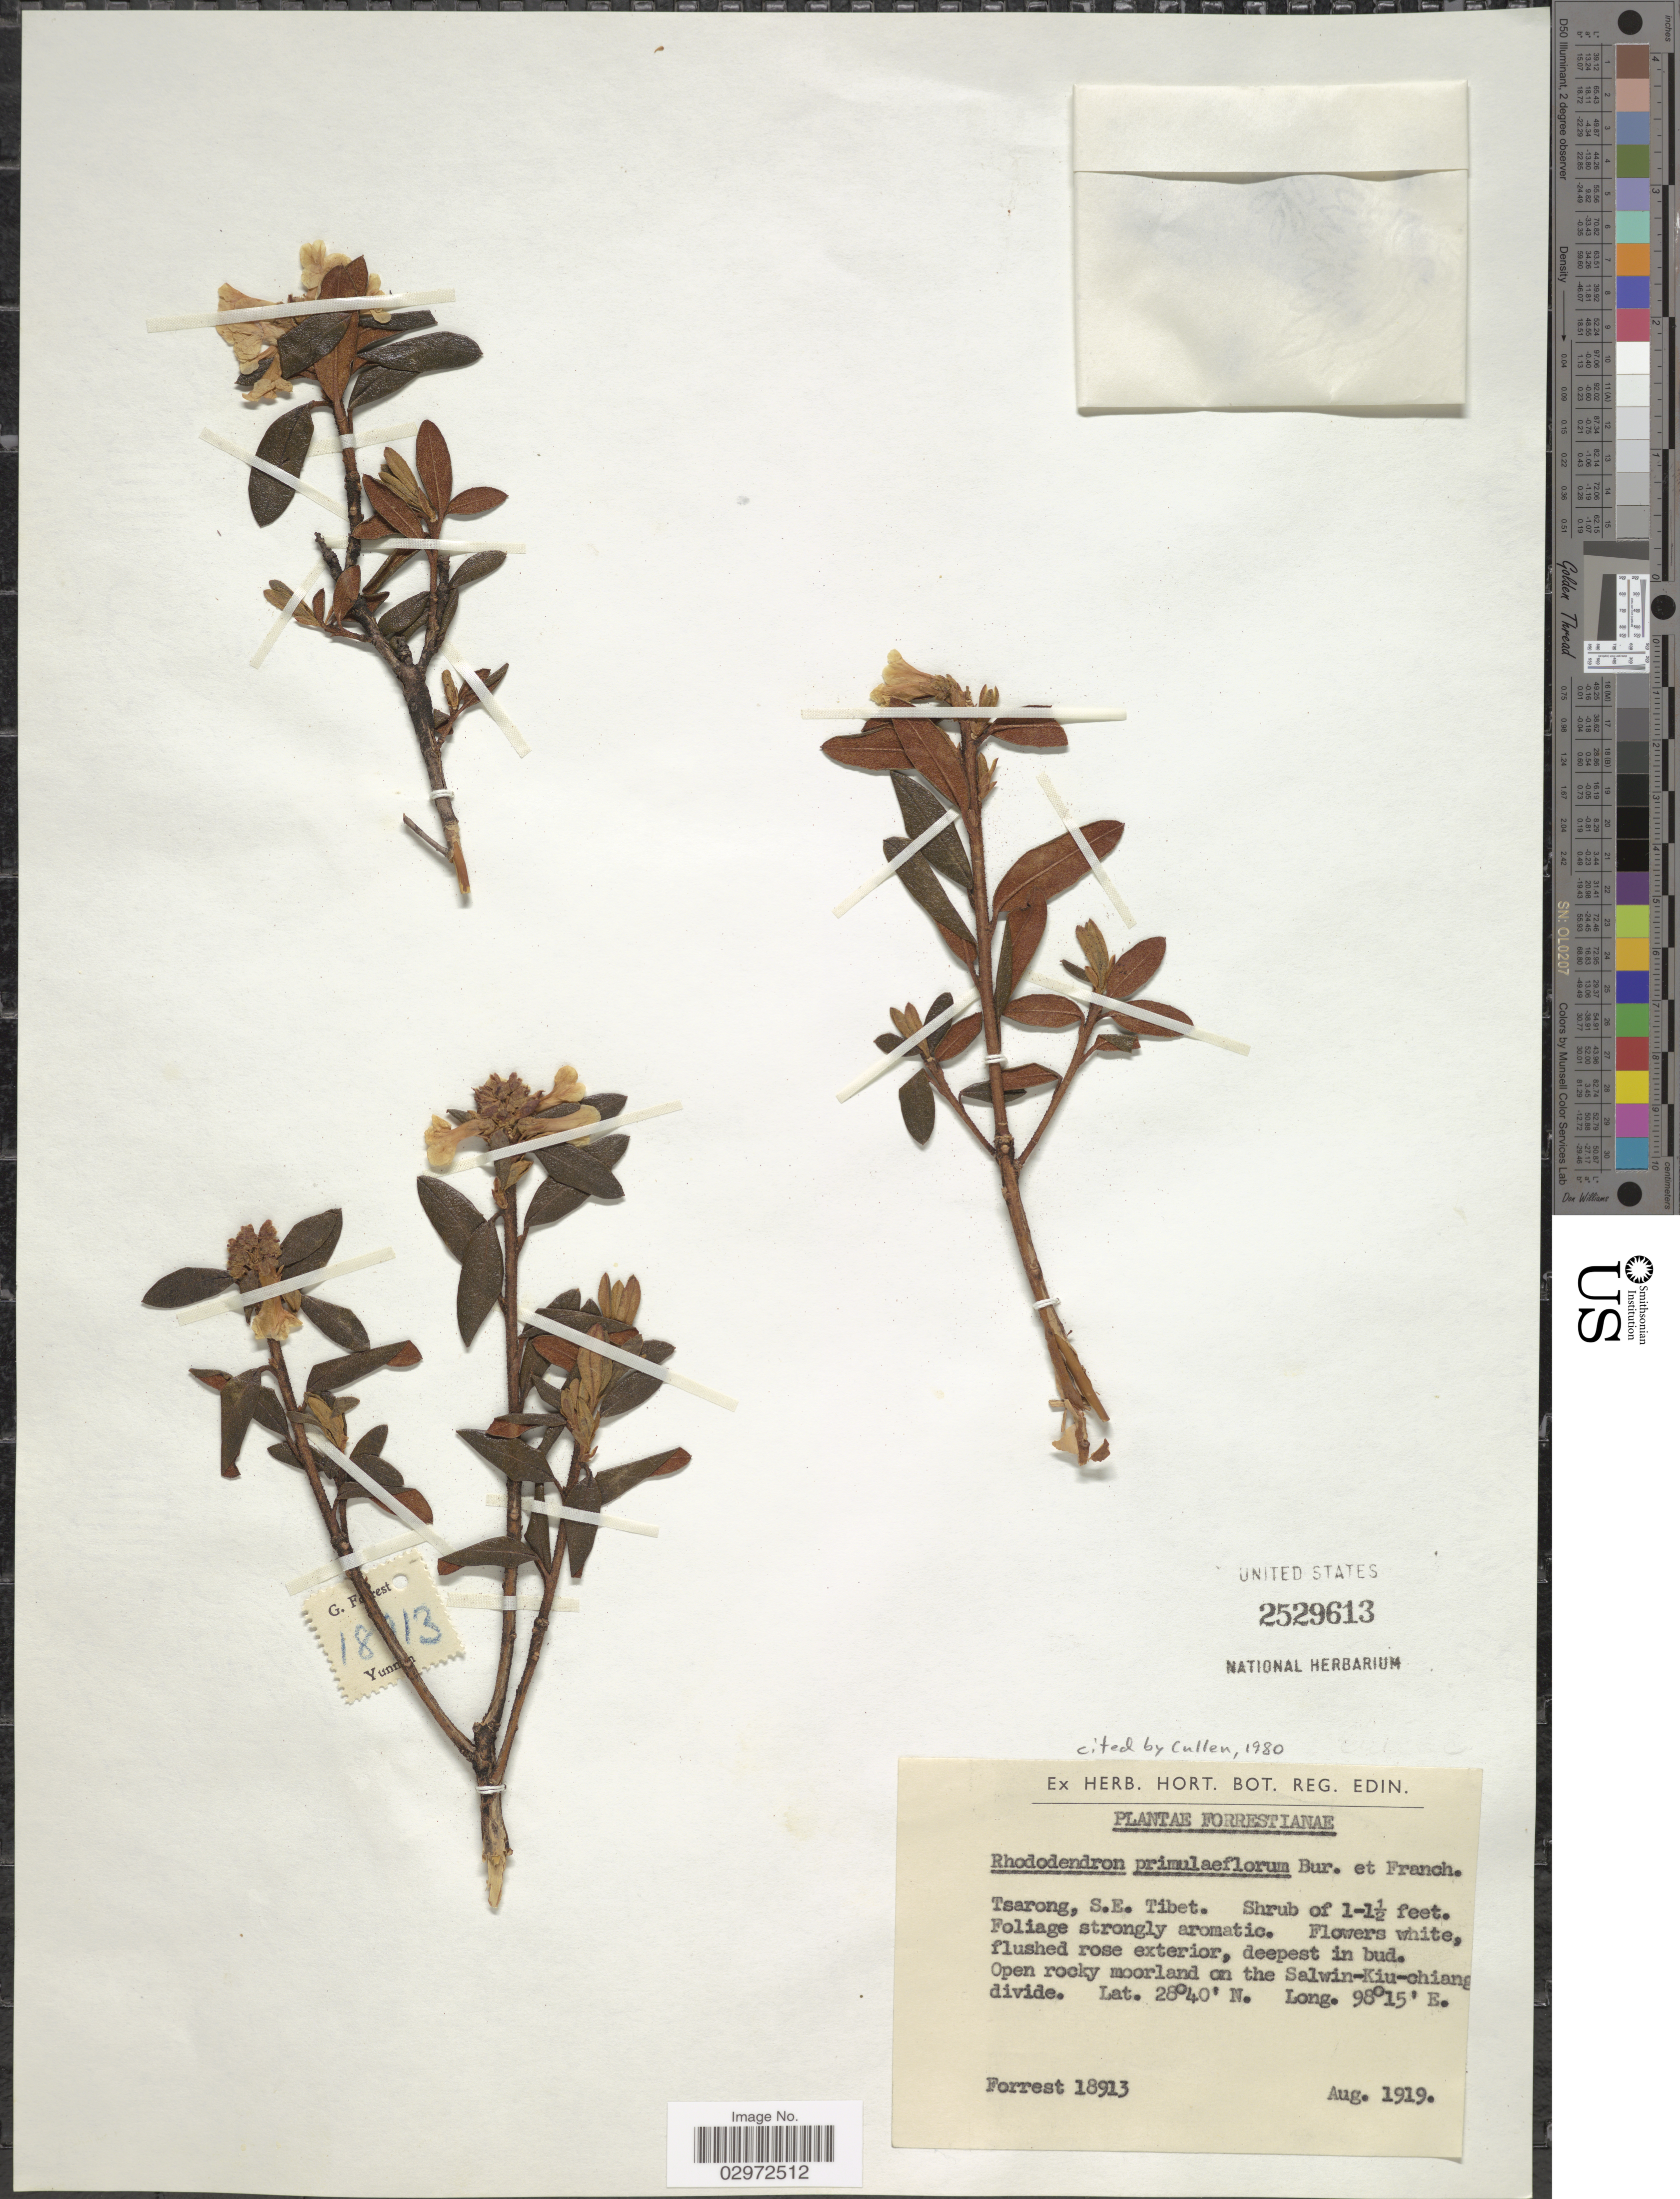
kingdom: Plantae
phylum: Tracheophyta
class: Magnoliopsida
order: Ericales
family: Ericaceae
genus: Rhododendron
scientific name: Rhododendron primuliflorum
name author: É. Bureau & Franch.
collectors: -. Forrest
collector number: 18913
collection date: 1919-08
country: China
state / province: Xizang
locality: Tsarong, S.E. Tibet, Open rocky moorland on the Salwin-Kiu-chiang divide.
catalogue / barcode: US 2529613